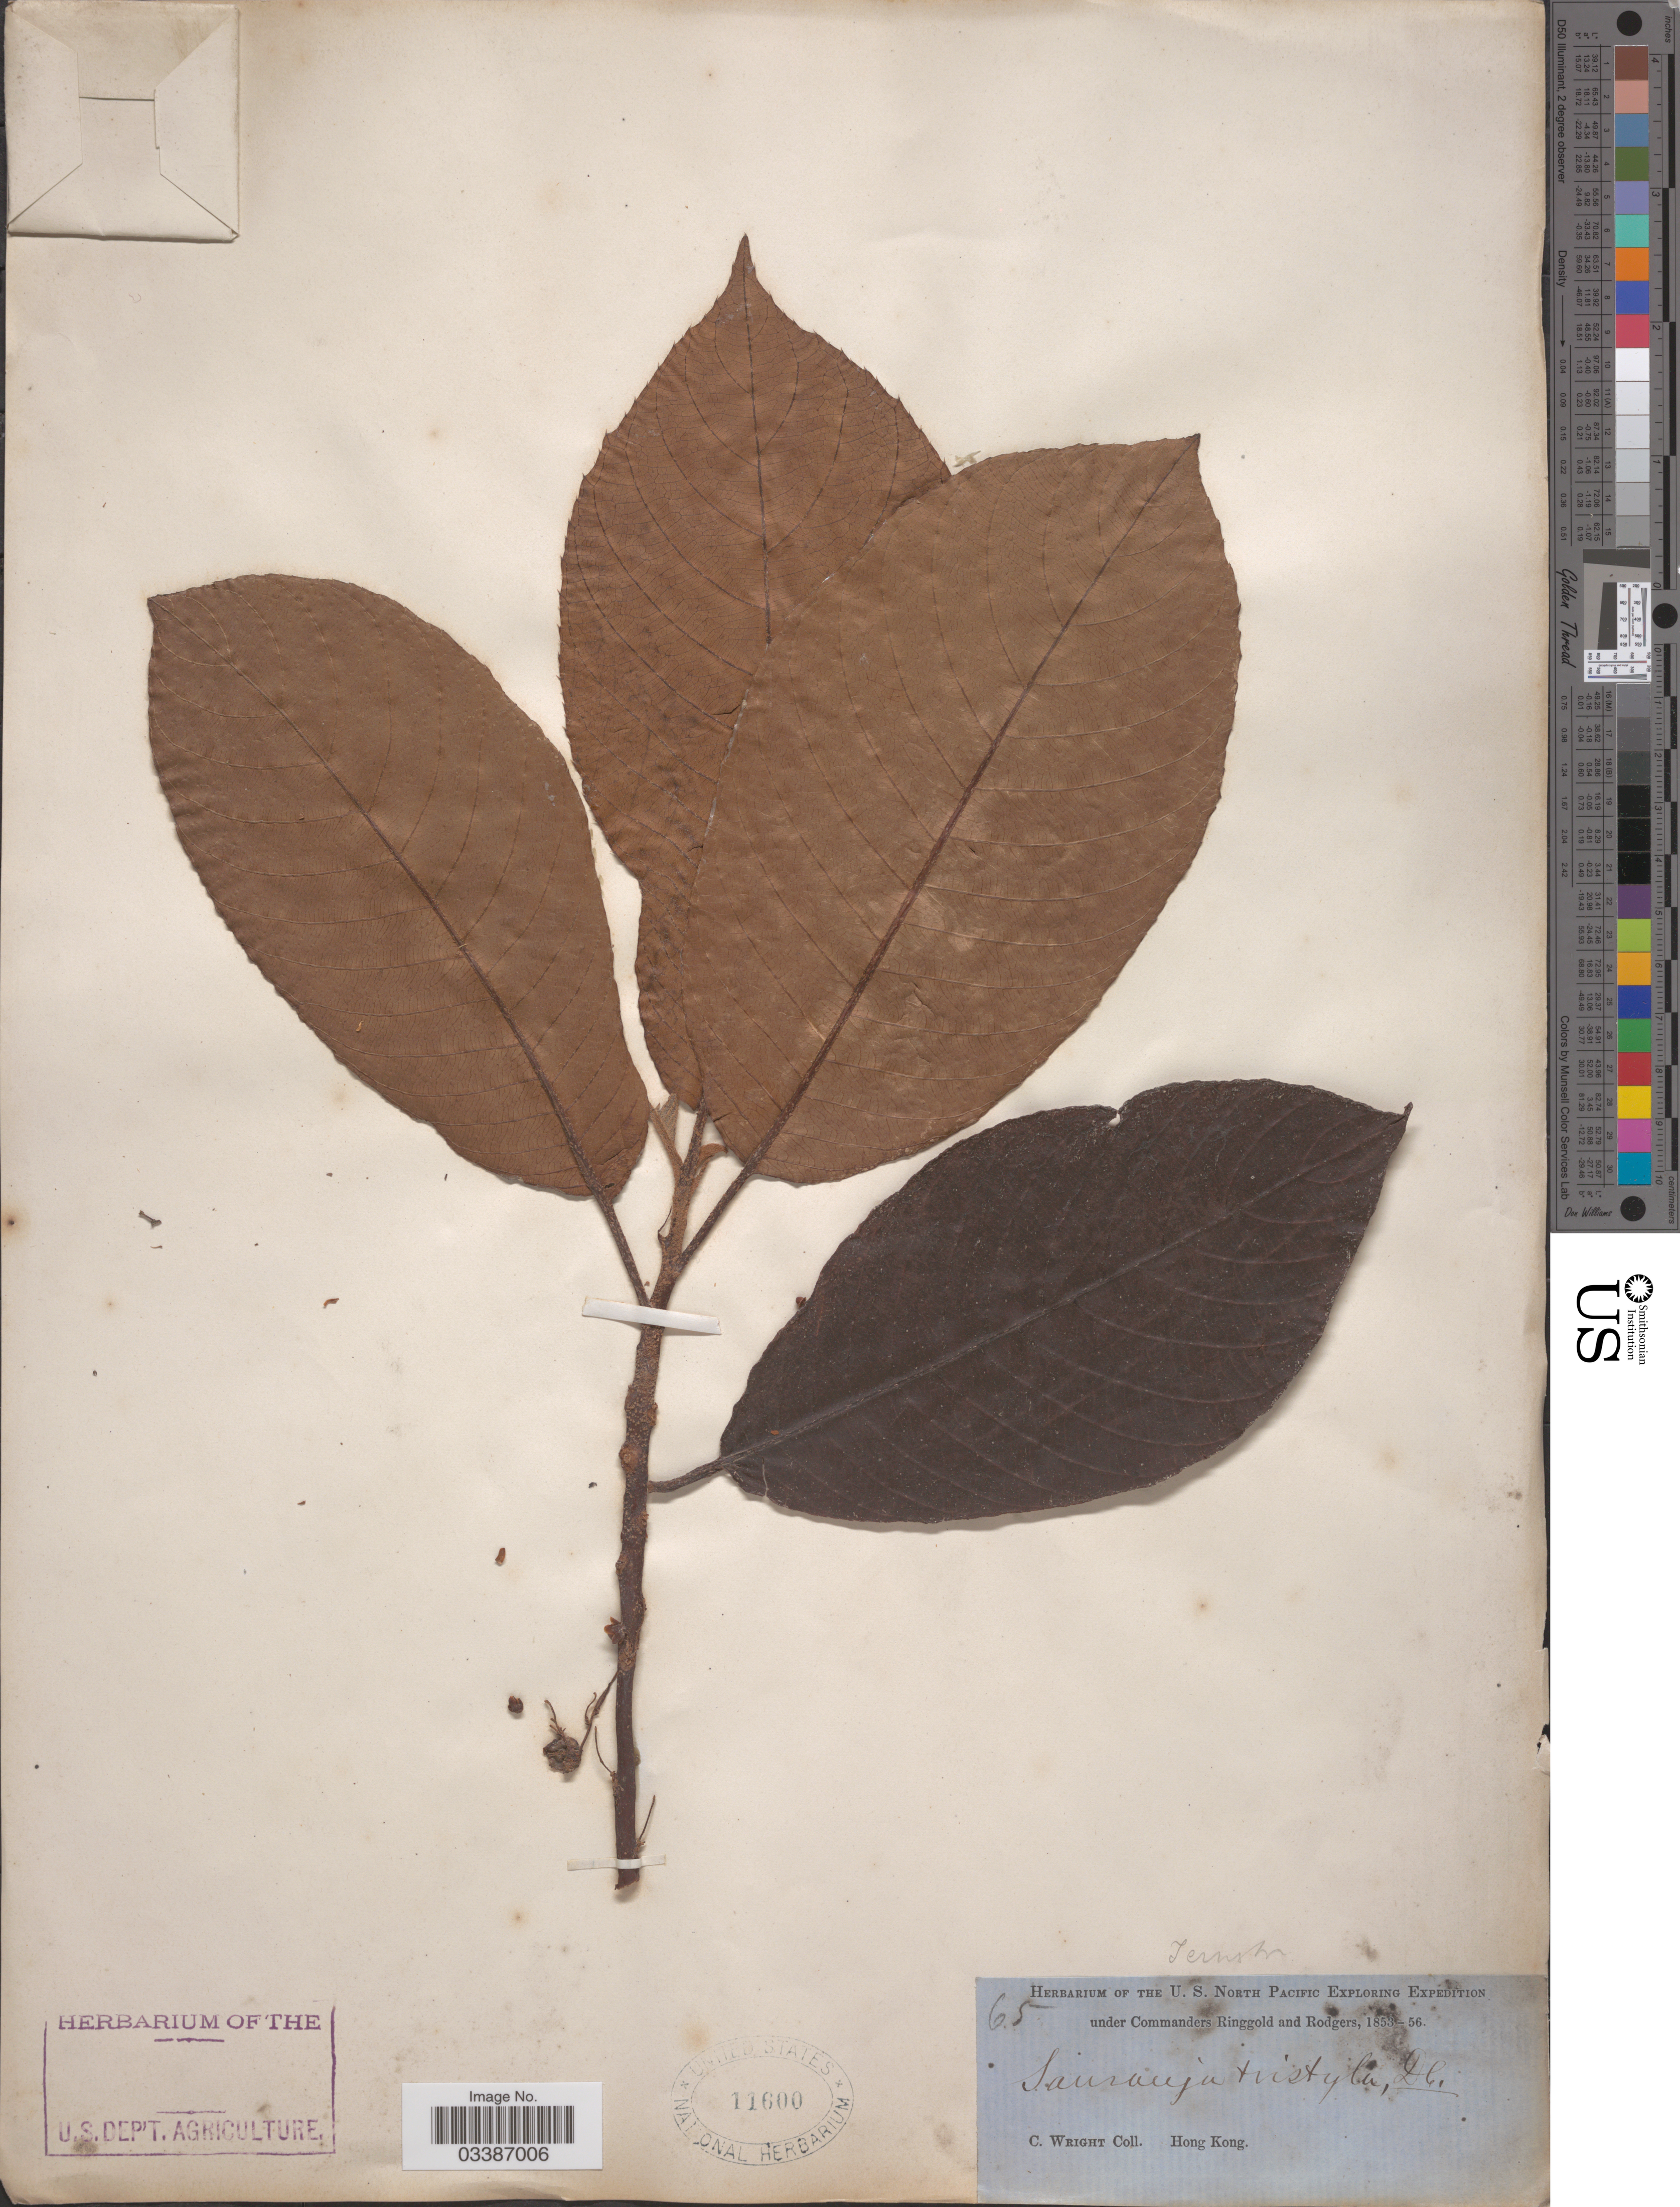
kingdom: Plantae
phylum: Tracheophyta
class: Magnoliopsida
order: Ericales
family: Actinidiaceae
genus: Saurauia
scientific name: Saurauia tristyla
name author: DC.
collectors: C. Wright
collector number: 65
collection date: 1853/1856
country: China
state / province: Hong Kong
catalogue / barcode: US 11600